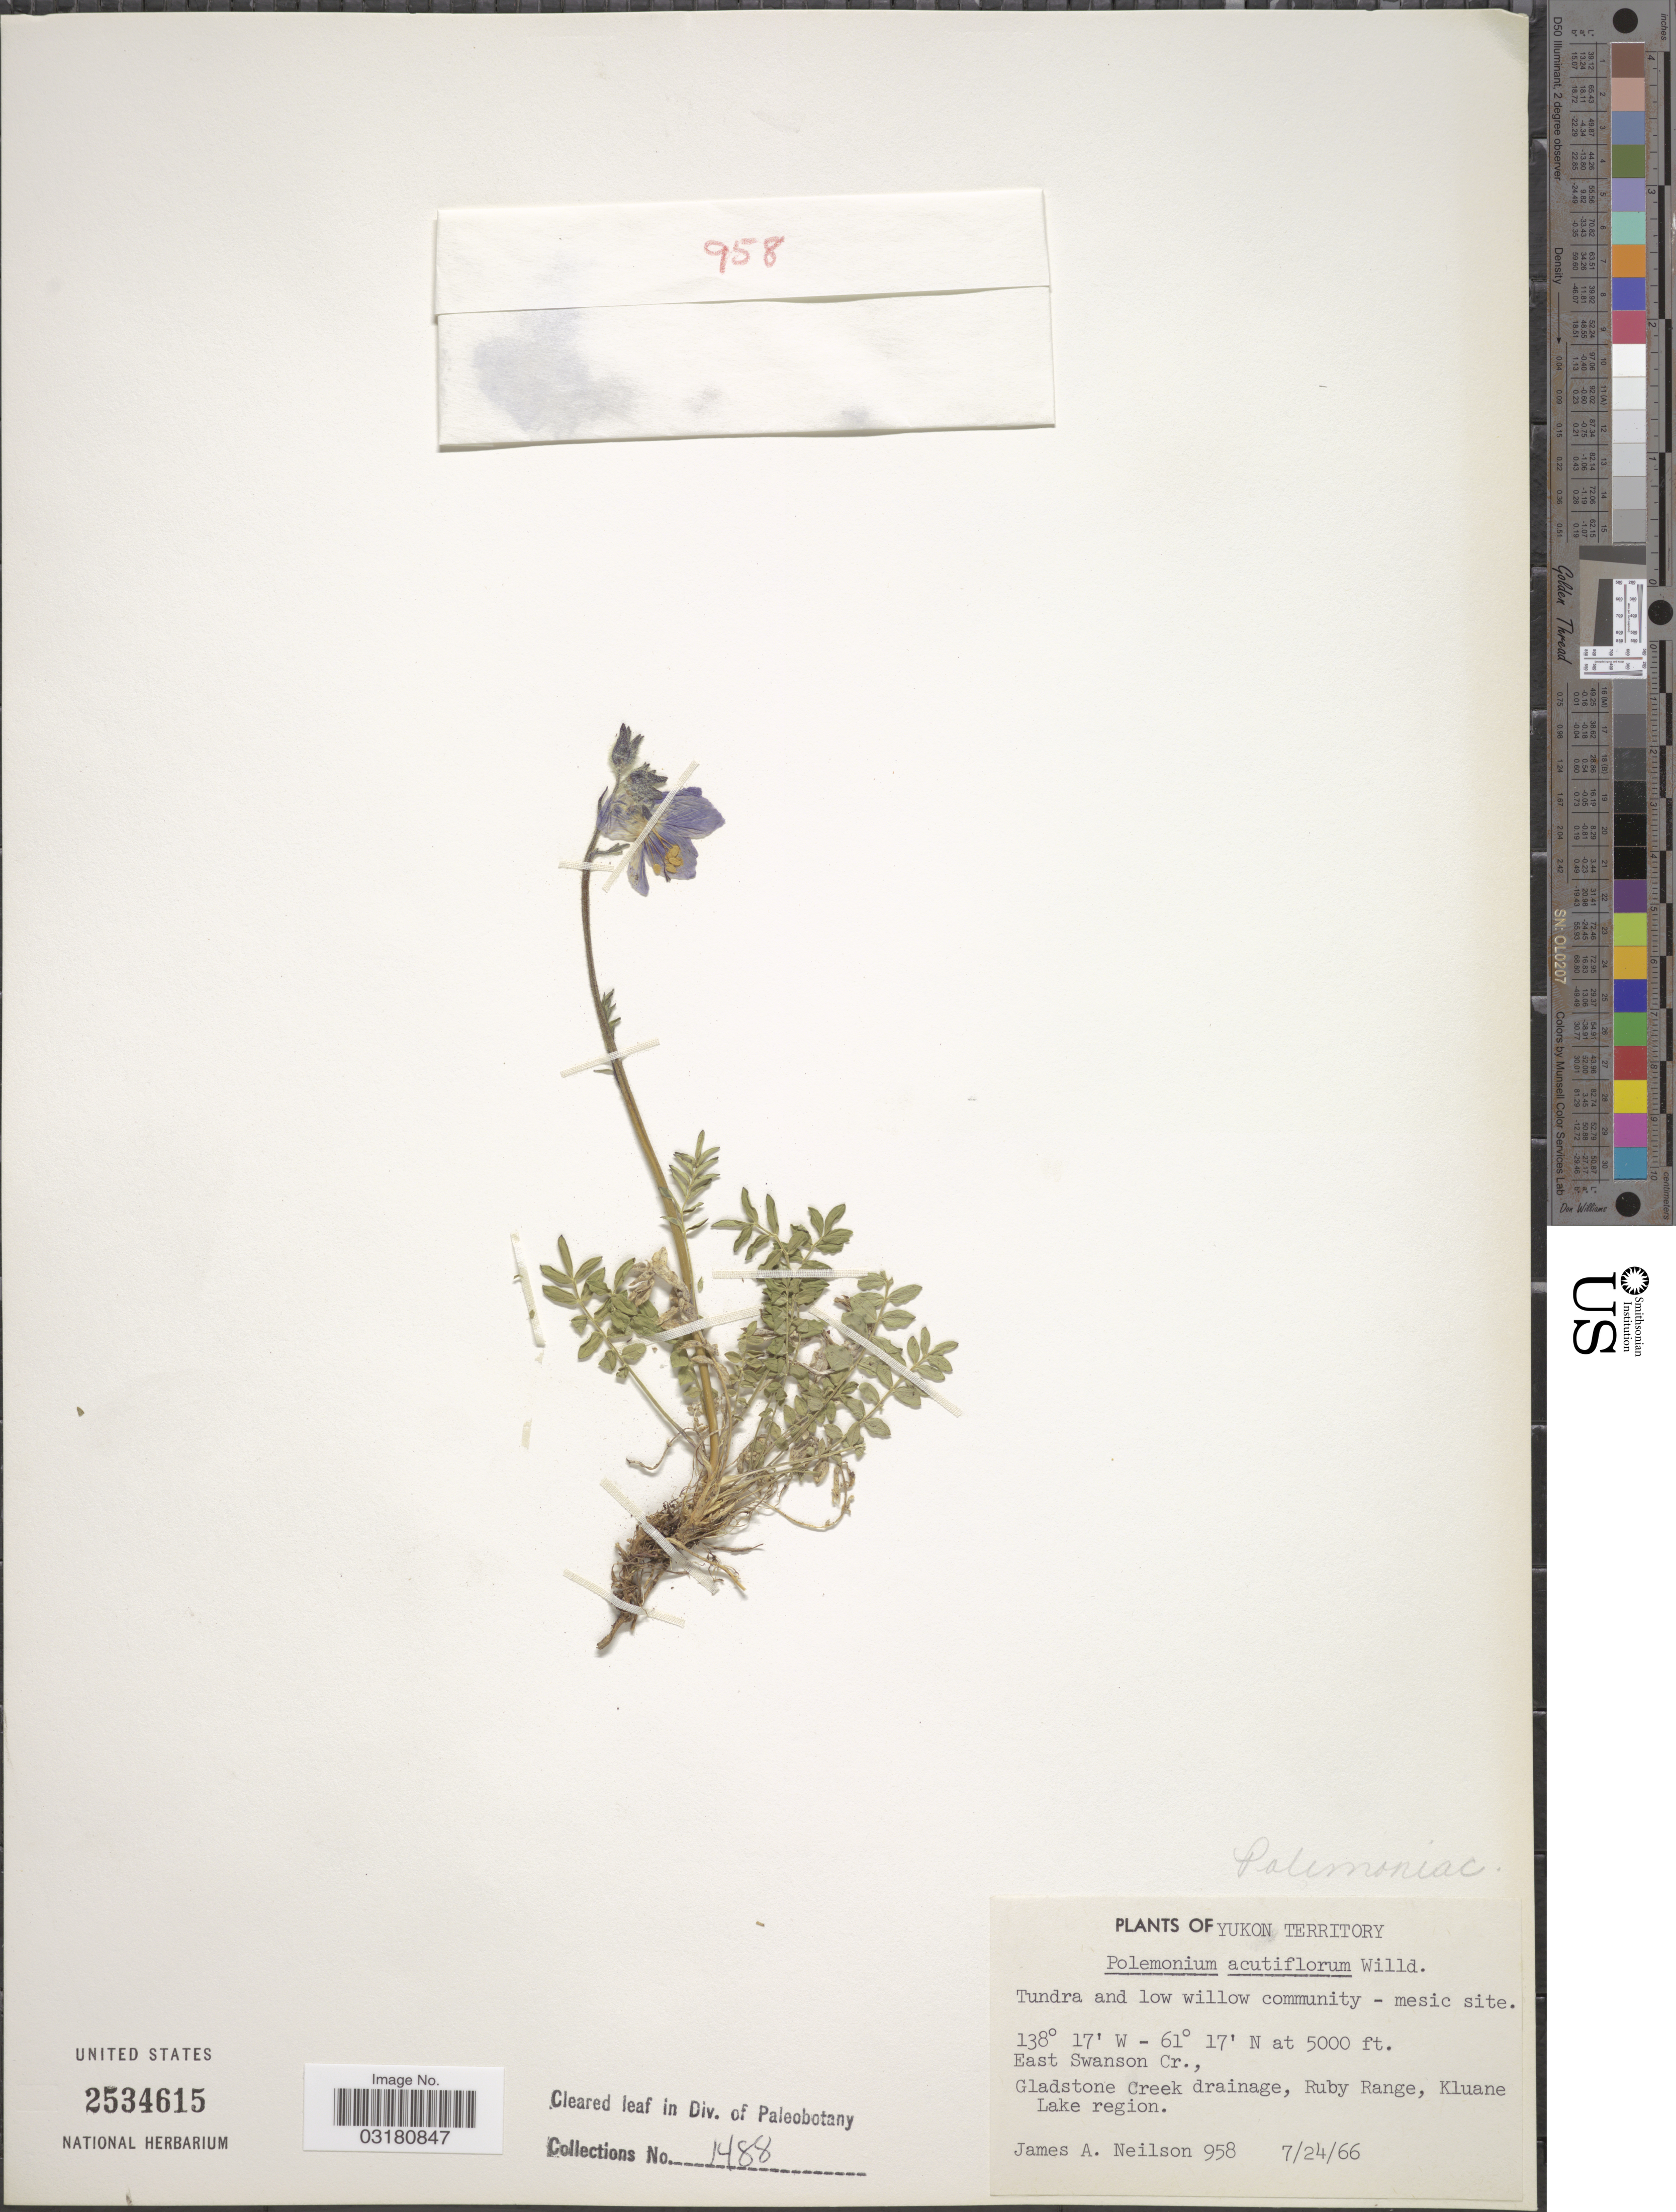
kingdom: Plantae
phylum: Tracheophyta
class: Magnoliopsida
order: Ericales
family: Polemoniaceae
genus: Polemonium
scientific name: Polemonium acutiflorum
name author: Willd. ex Roem. & Schult.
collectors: J. Neilson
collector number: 958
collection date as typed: Transcribed d/m/y: 24/7/66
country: Canada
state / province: Yukon Territory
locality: East Swanson Cr., Gladstone Creek drainage, Ruby Range, Kluane Lake region.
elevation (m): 1524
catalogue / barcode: US 2534615